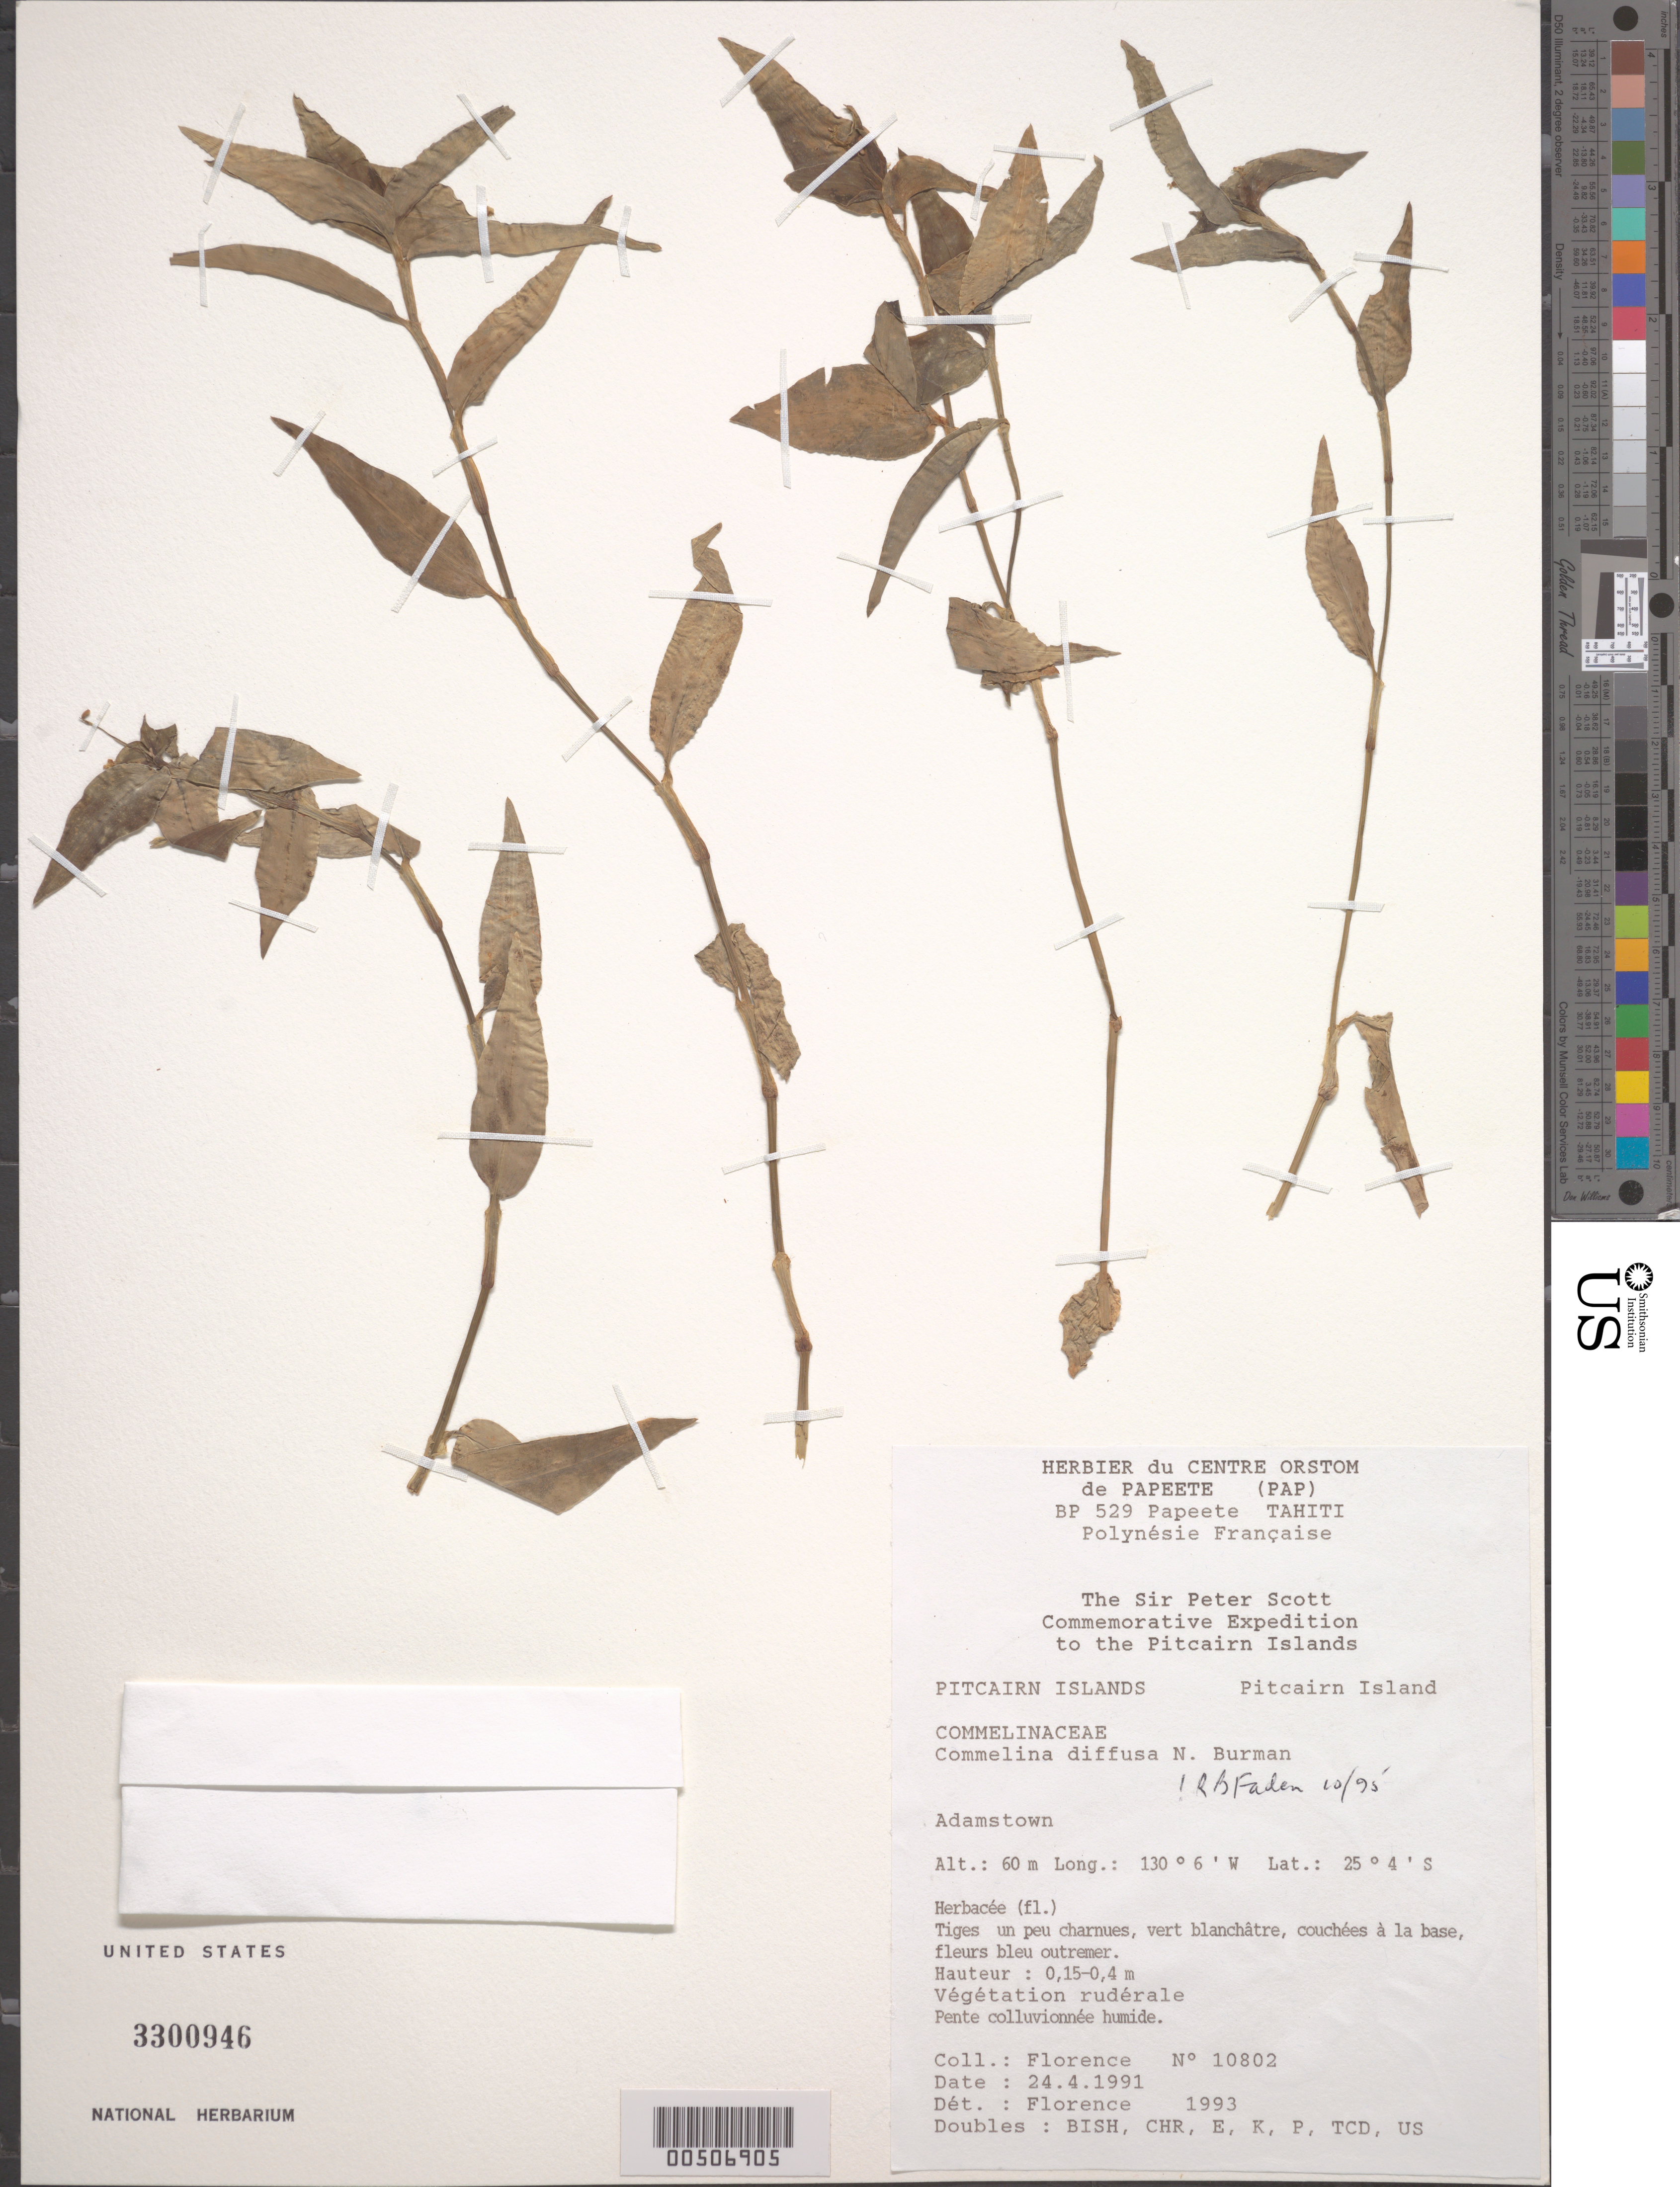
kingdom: Plantae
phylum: Tracheophyta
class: Liliopsida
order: Commelinales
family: Commelinaceae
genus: Commelina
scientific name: Commelina diffusa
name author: Burm. f.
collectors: -. Florence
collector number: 10802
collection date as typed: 24 Apr 1991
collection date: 1991-04-24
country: Pitcairn Islands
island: Pitcairn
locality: Adamstown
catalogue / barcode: US 3300946